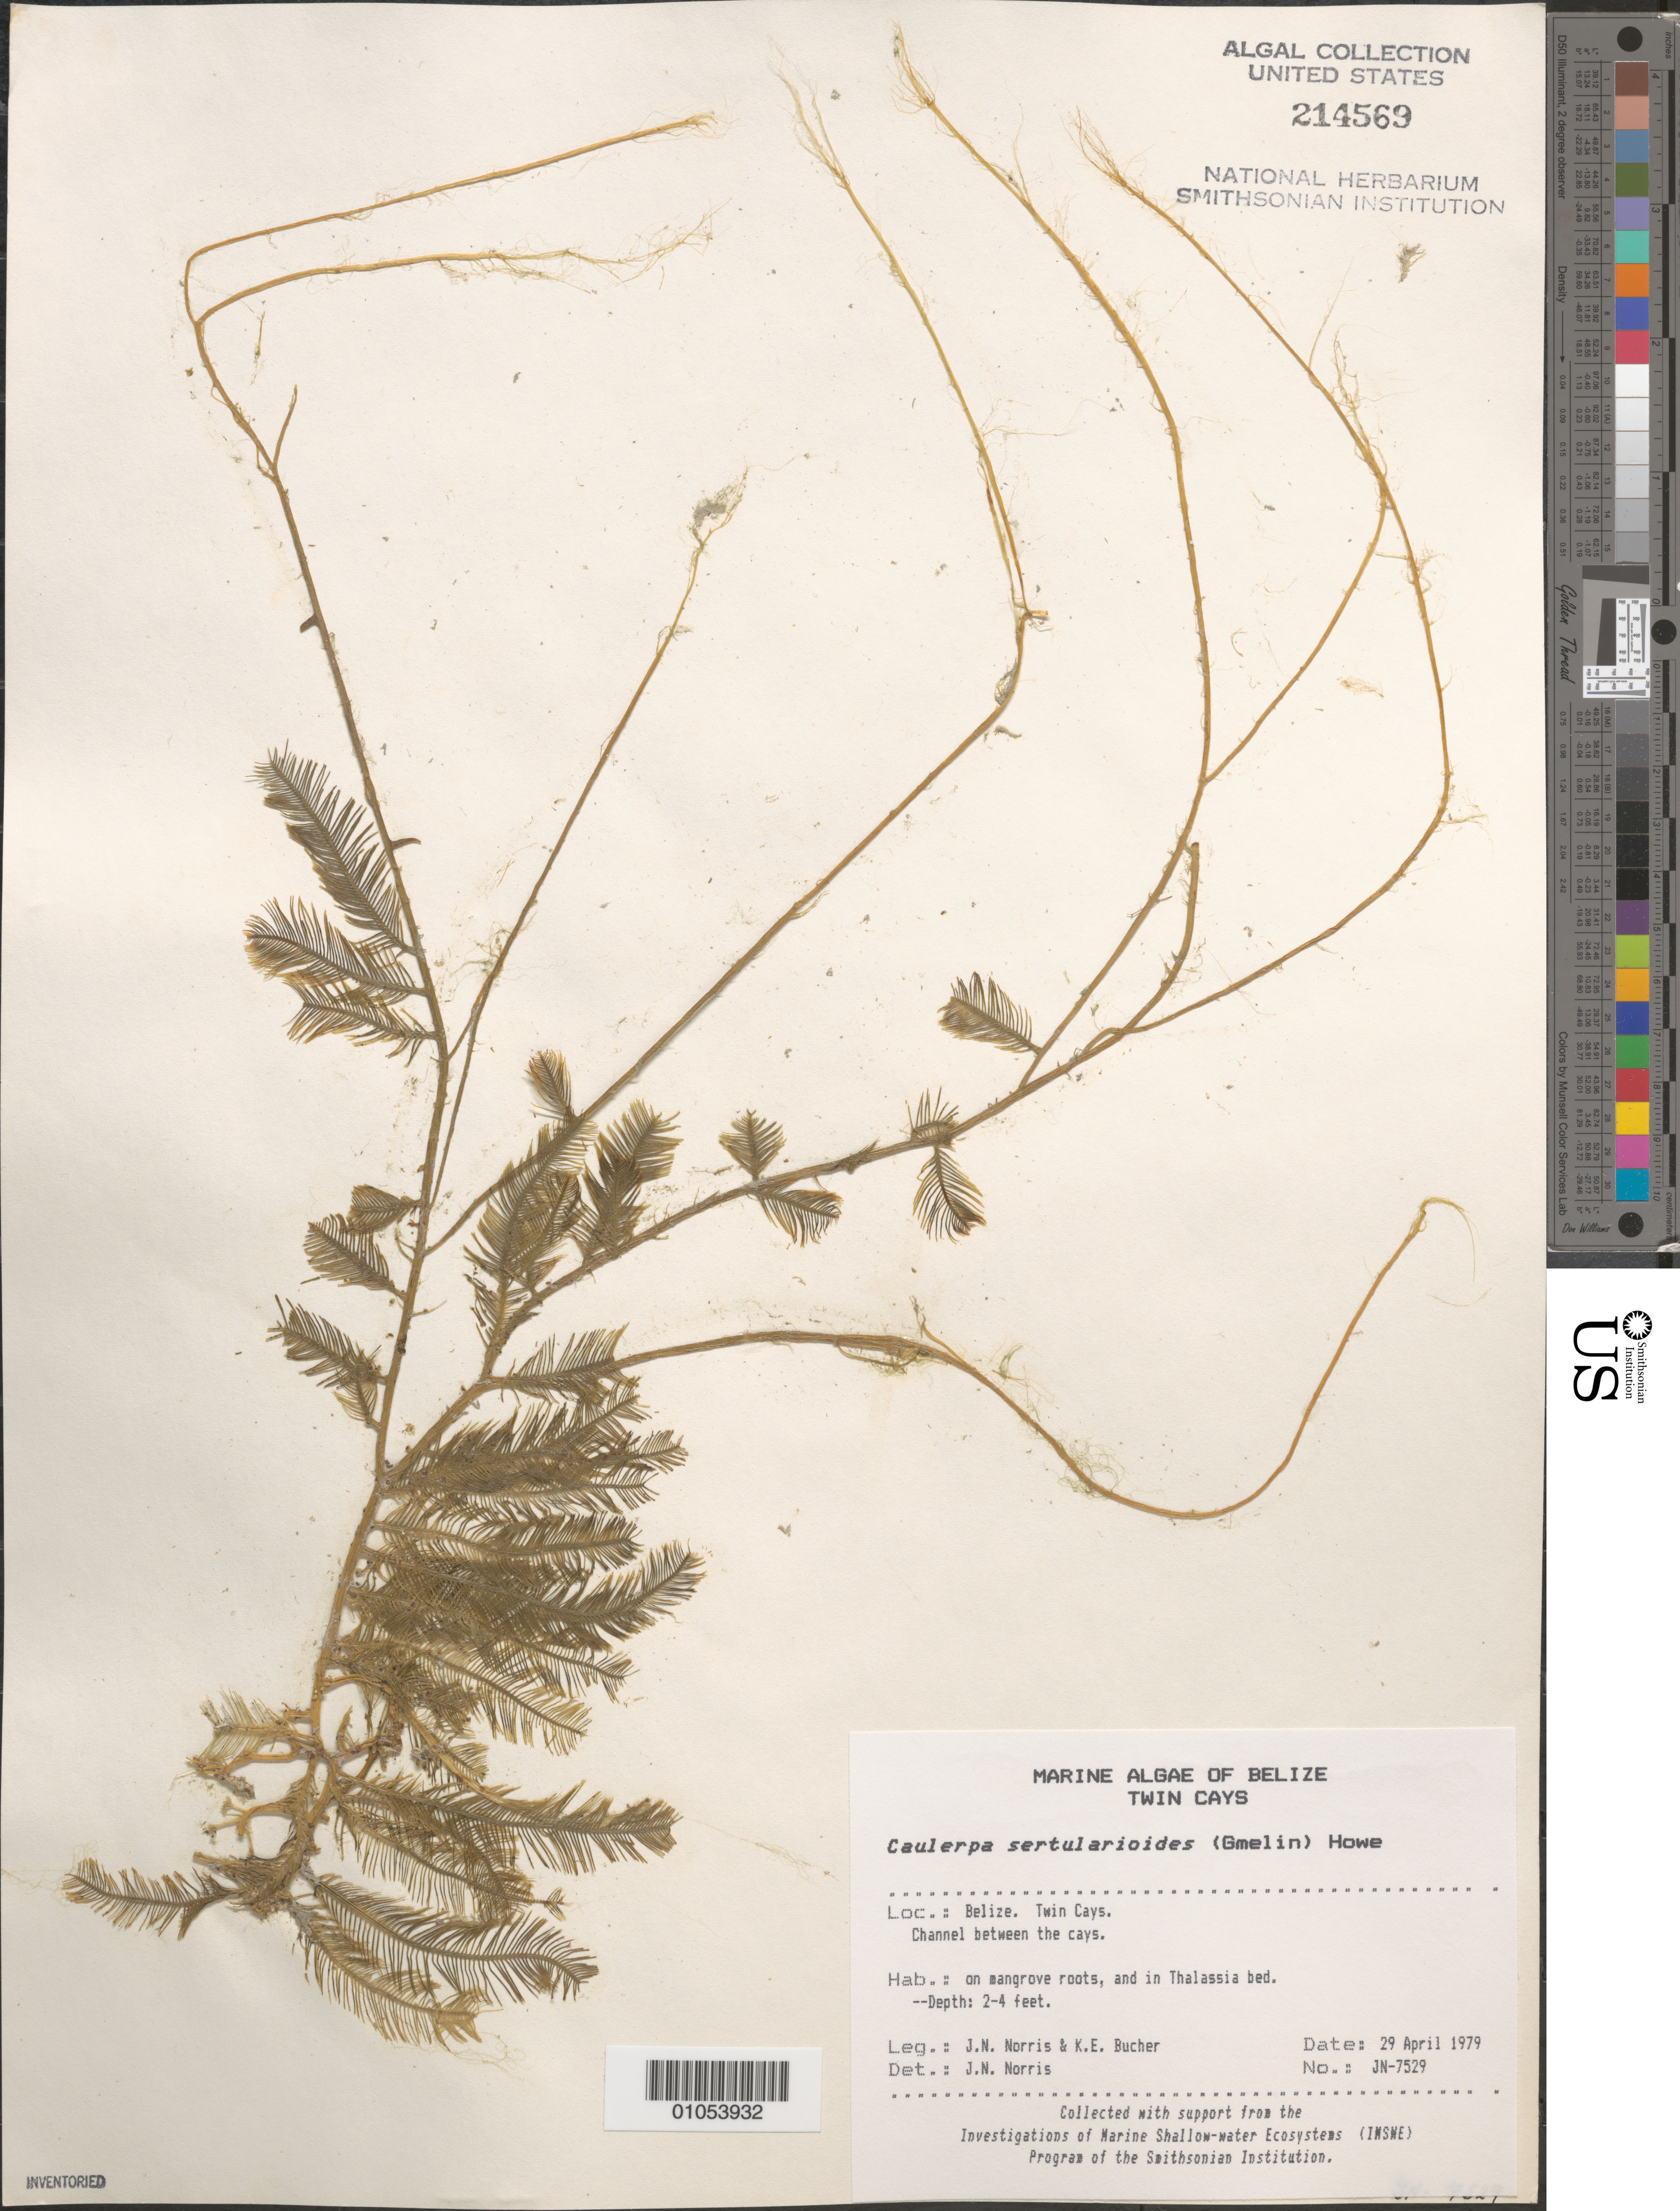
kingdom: Plantae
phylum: Chlorophyta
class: Ulvophyceae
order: Bryopsidales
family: Caulerpaceae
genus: Caulerpa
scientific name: Caulerpa sertularioides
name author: (S.G. Gmel.) M. Howe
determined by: Norris, James N.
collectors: J. N. Norris & K. E. Bucher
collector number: JN-7529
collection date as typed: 29 Apr 1979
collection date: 1979-04-29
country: Belize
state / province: Stann Creek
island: Twin Cays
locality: Channel between Twin Cays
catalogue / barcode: US 214569